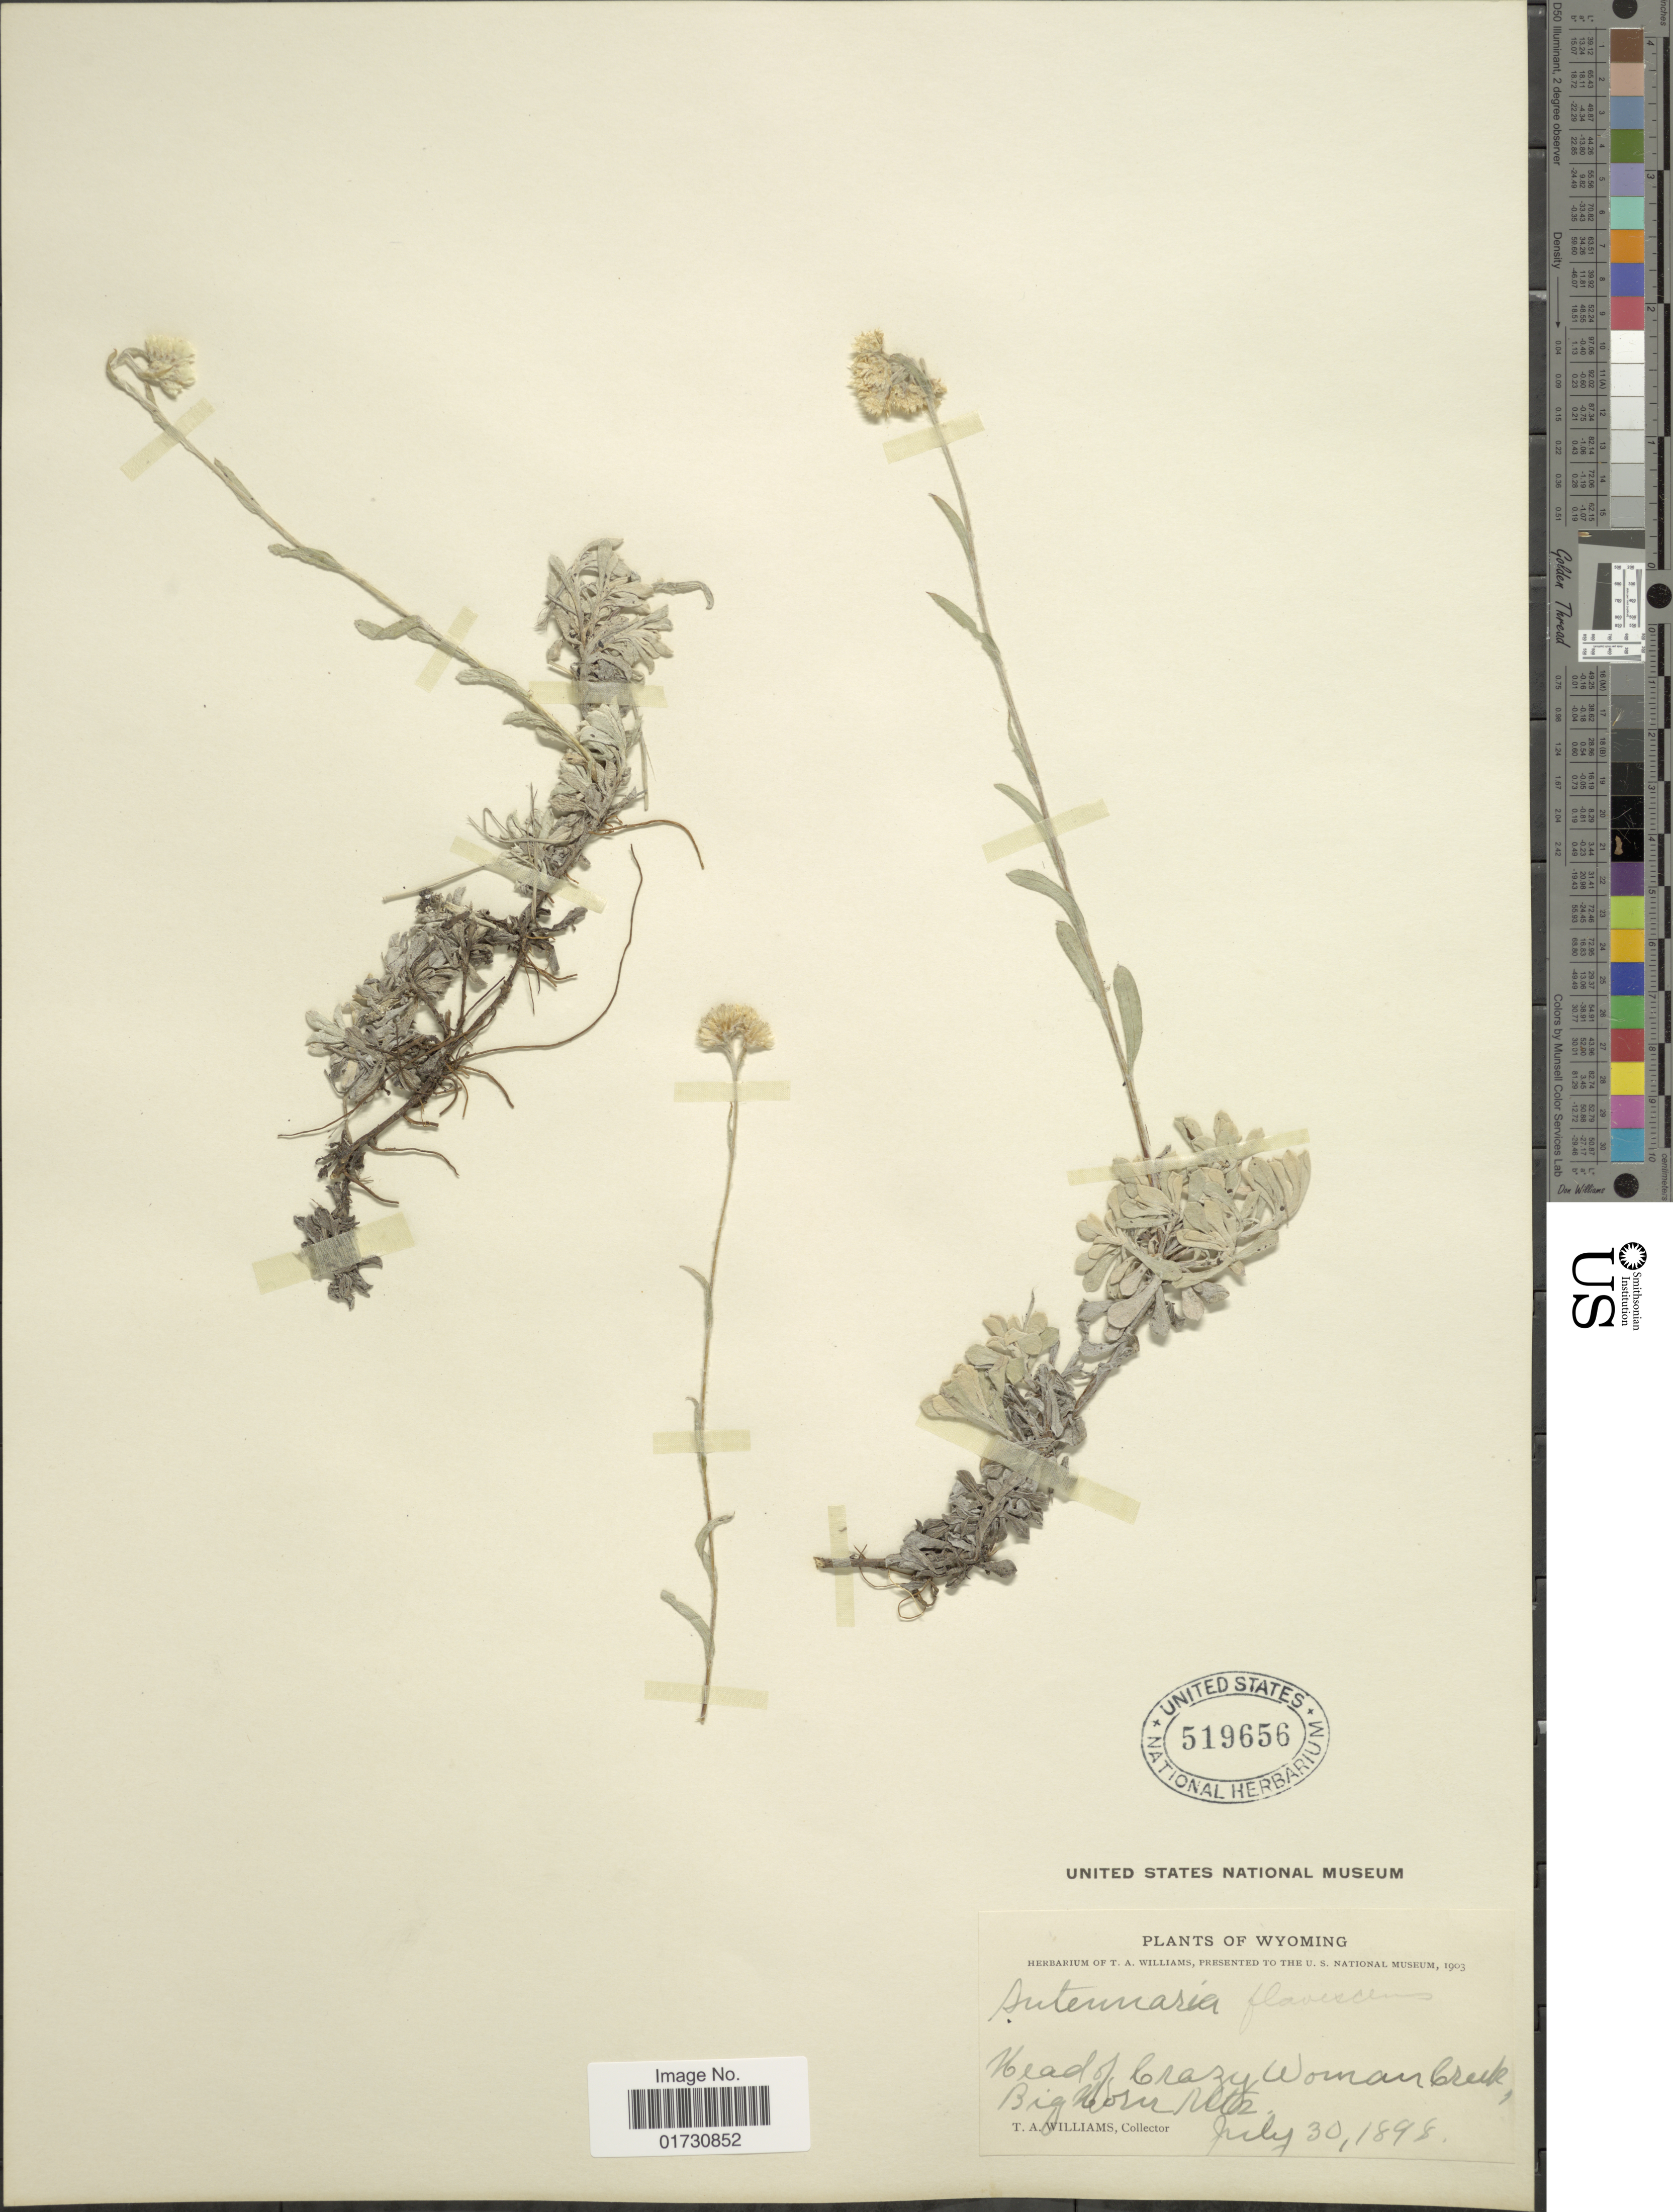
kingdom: Plantae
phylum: Tracheophyta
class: Magnoliopsida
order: Asterales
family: Asteraceae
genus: Antennaria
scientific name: Antennaria flavescens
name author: Rydb.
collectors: T. A. Williams (herbarium)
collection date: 1898-07-30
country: United States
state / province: Wyoming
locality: Head of Crazy Woman Creek, Big Horn Mts.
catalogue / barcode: US 519656